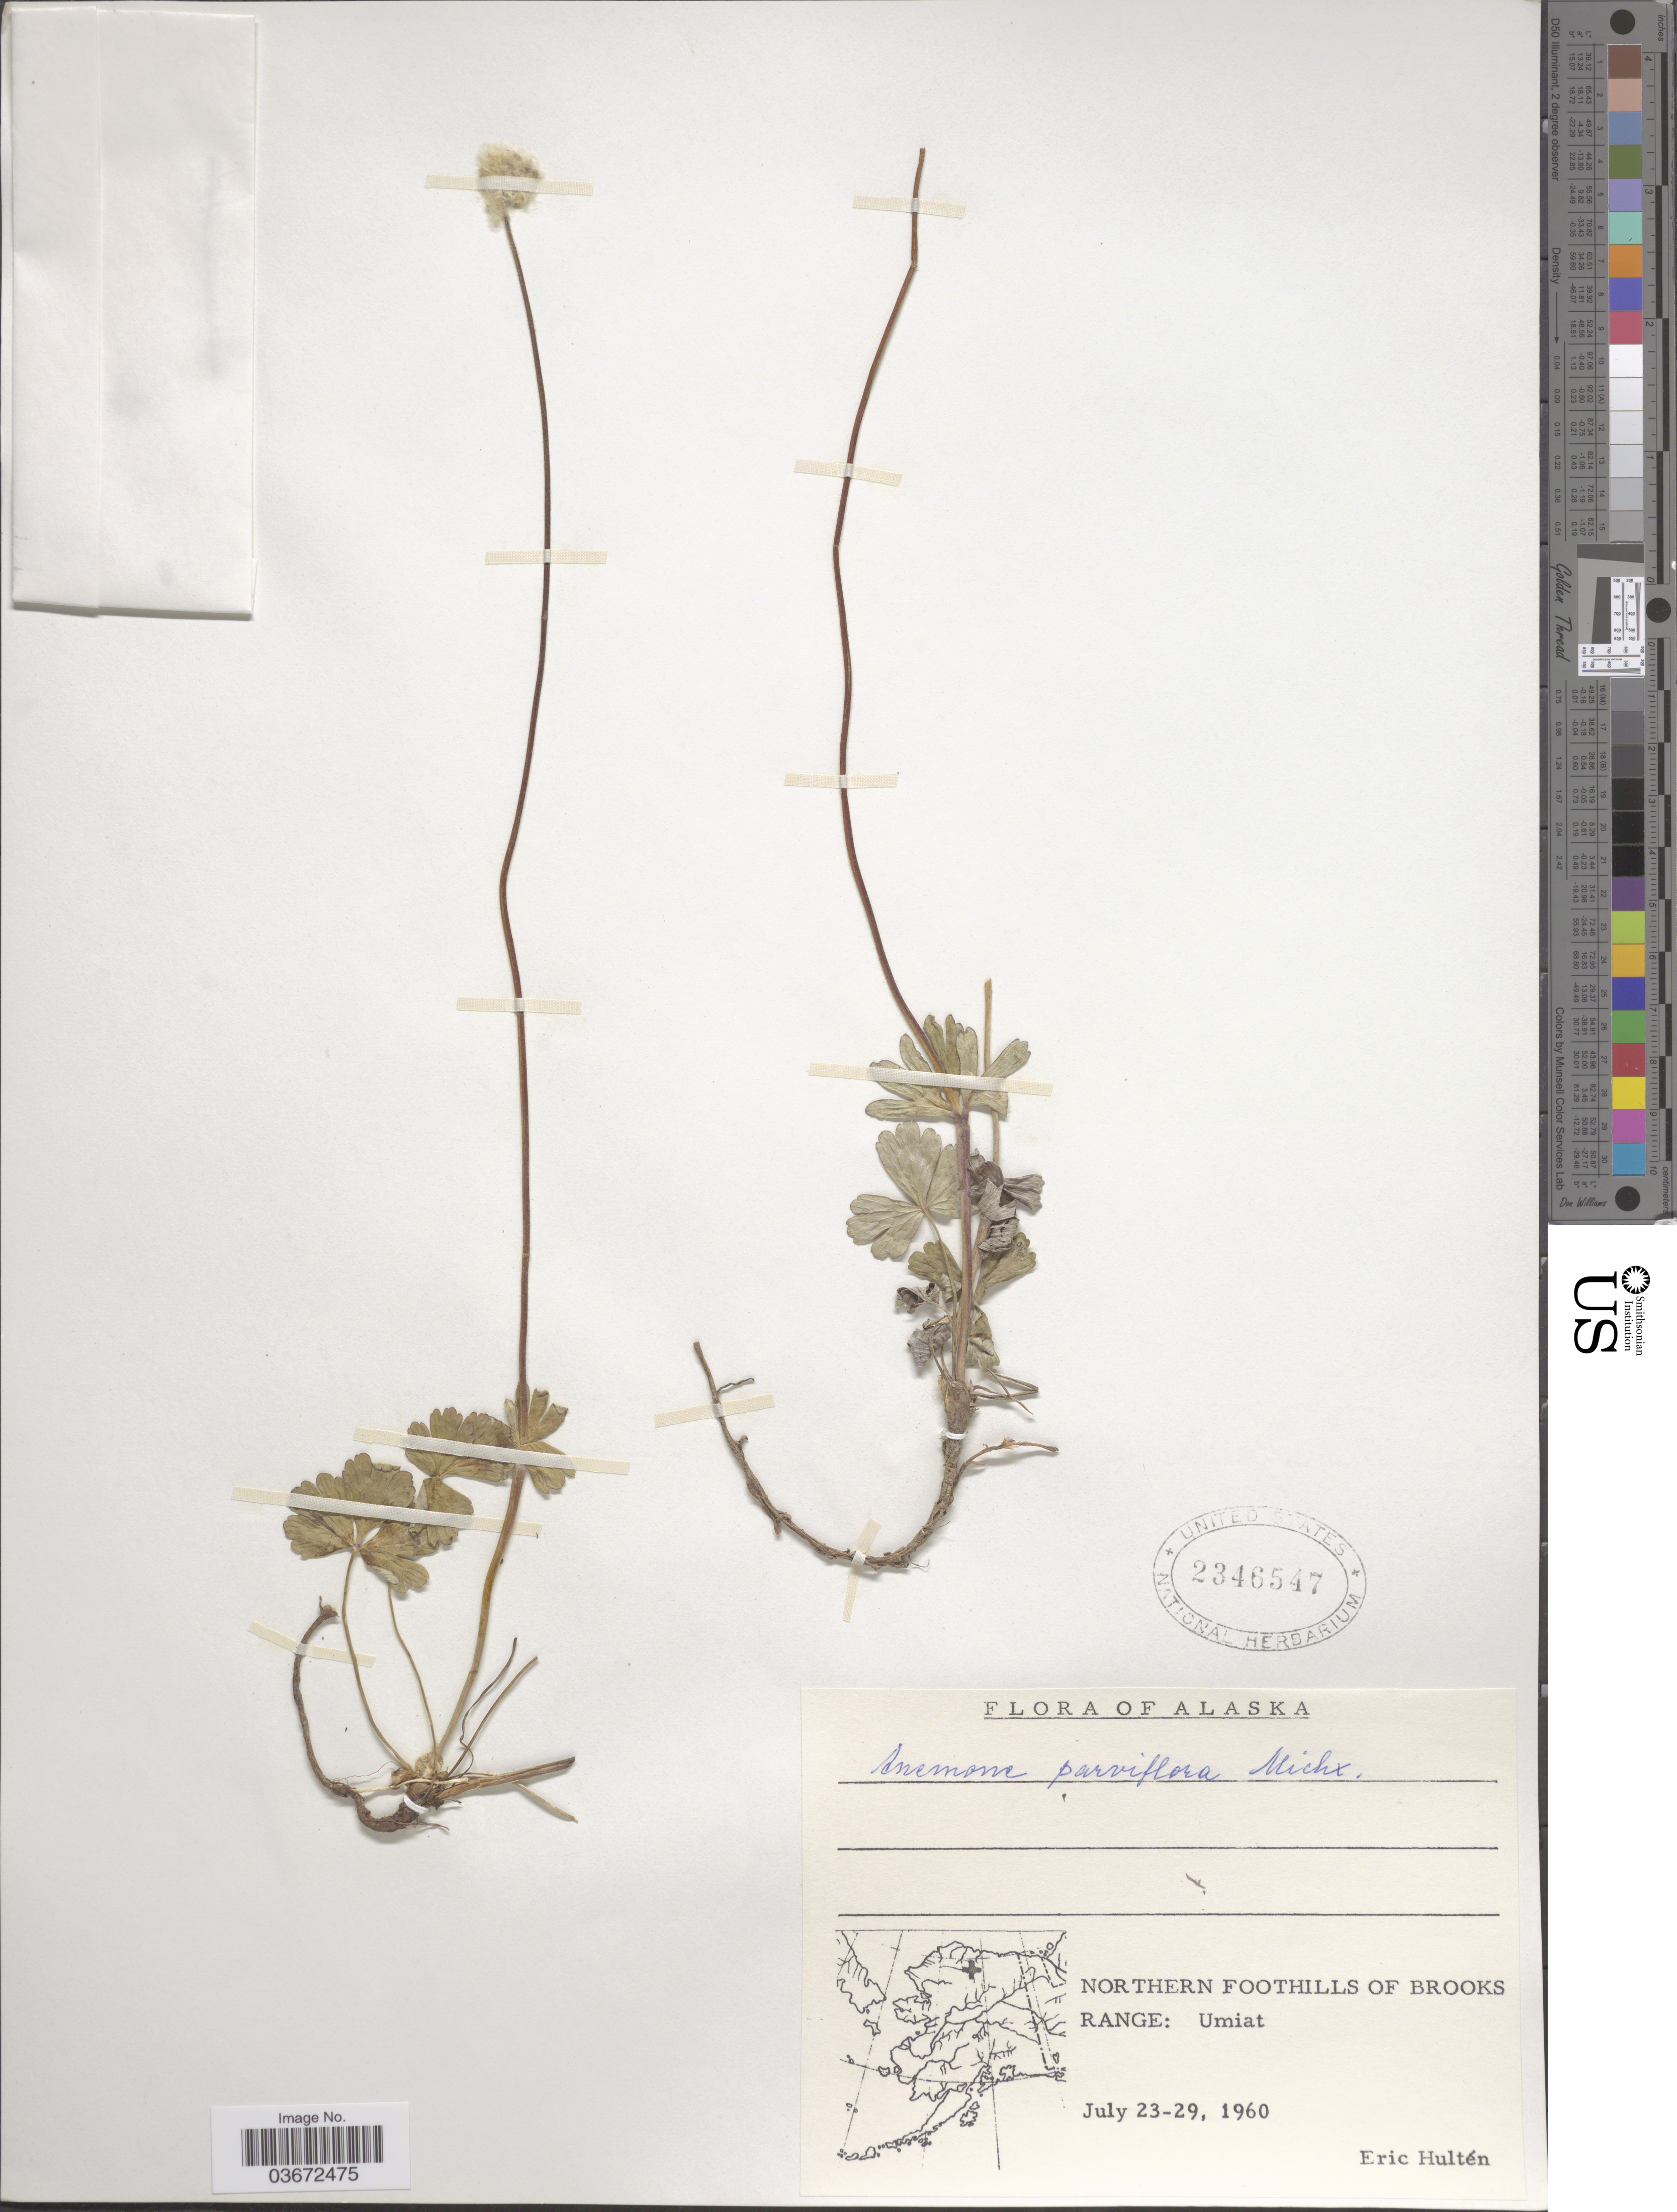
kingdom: Plantae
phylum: Tracheophyta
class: Magnoliopsida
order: Ranunculales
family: Ranunculaceae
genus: Anemone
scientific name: Anemone parviflora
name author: Michx.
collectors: E. G. Hultén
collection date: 1960-07-23/1960-07-29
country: United States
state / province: Alaska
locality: Northern Foothills of Brooks Range: Umiat.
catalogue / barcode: US 2346547